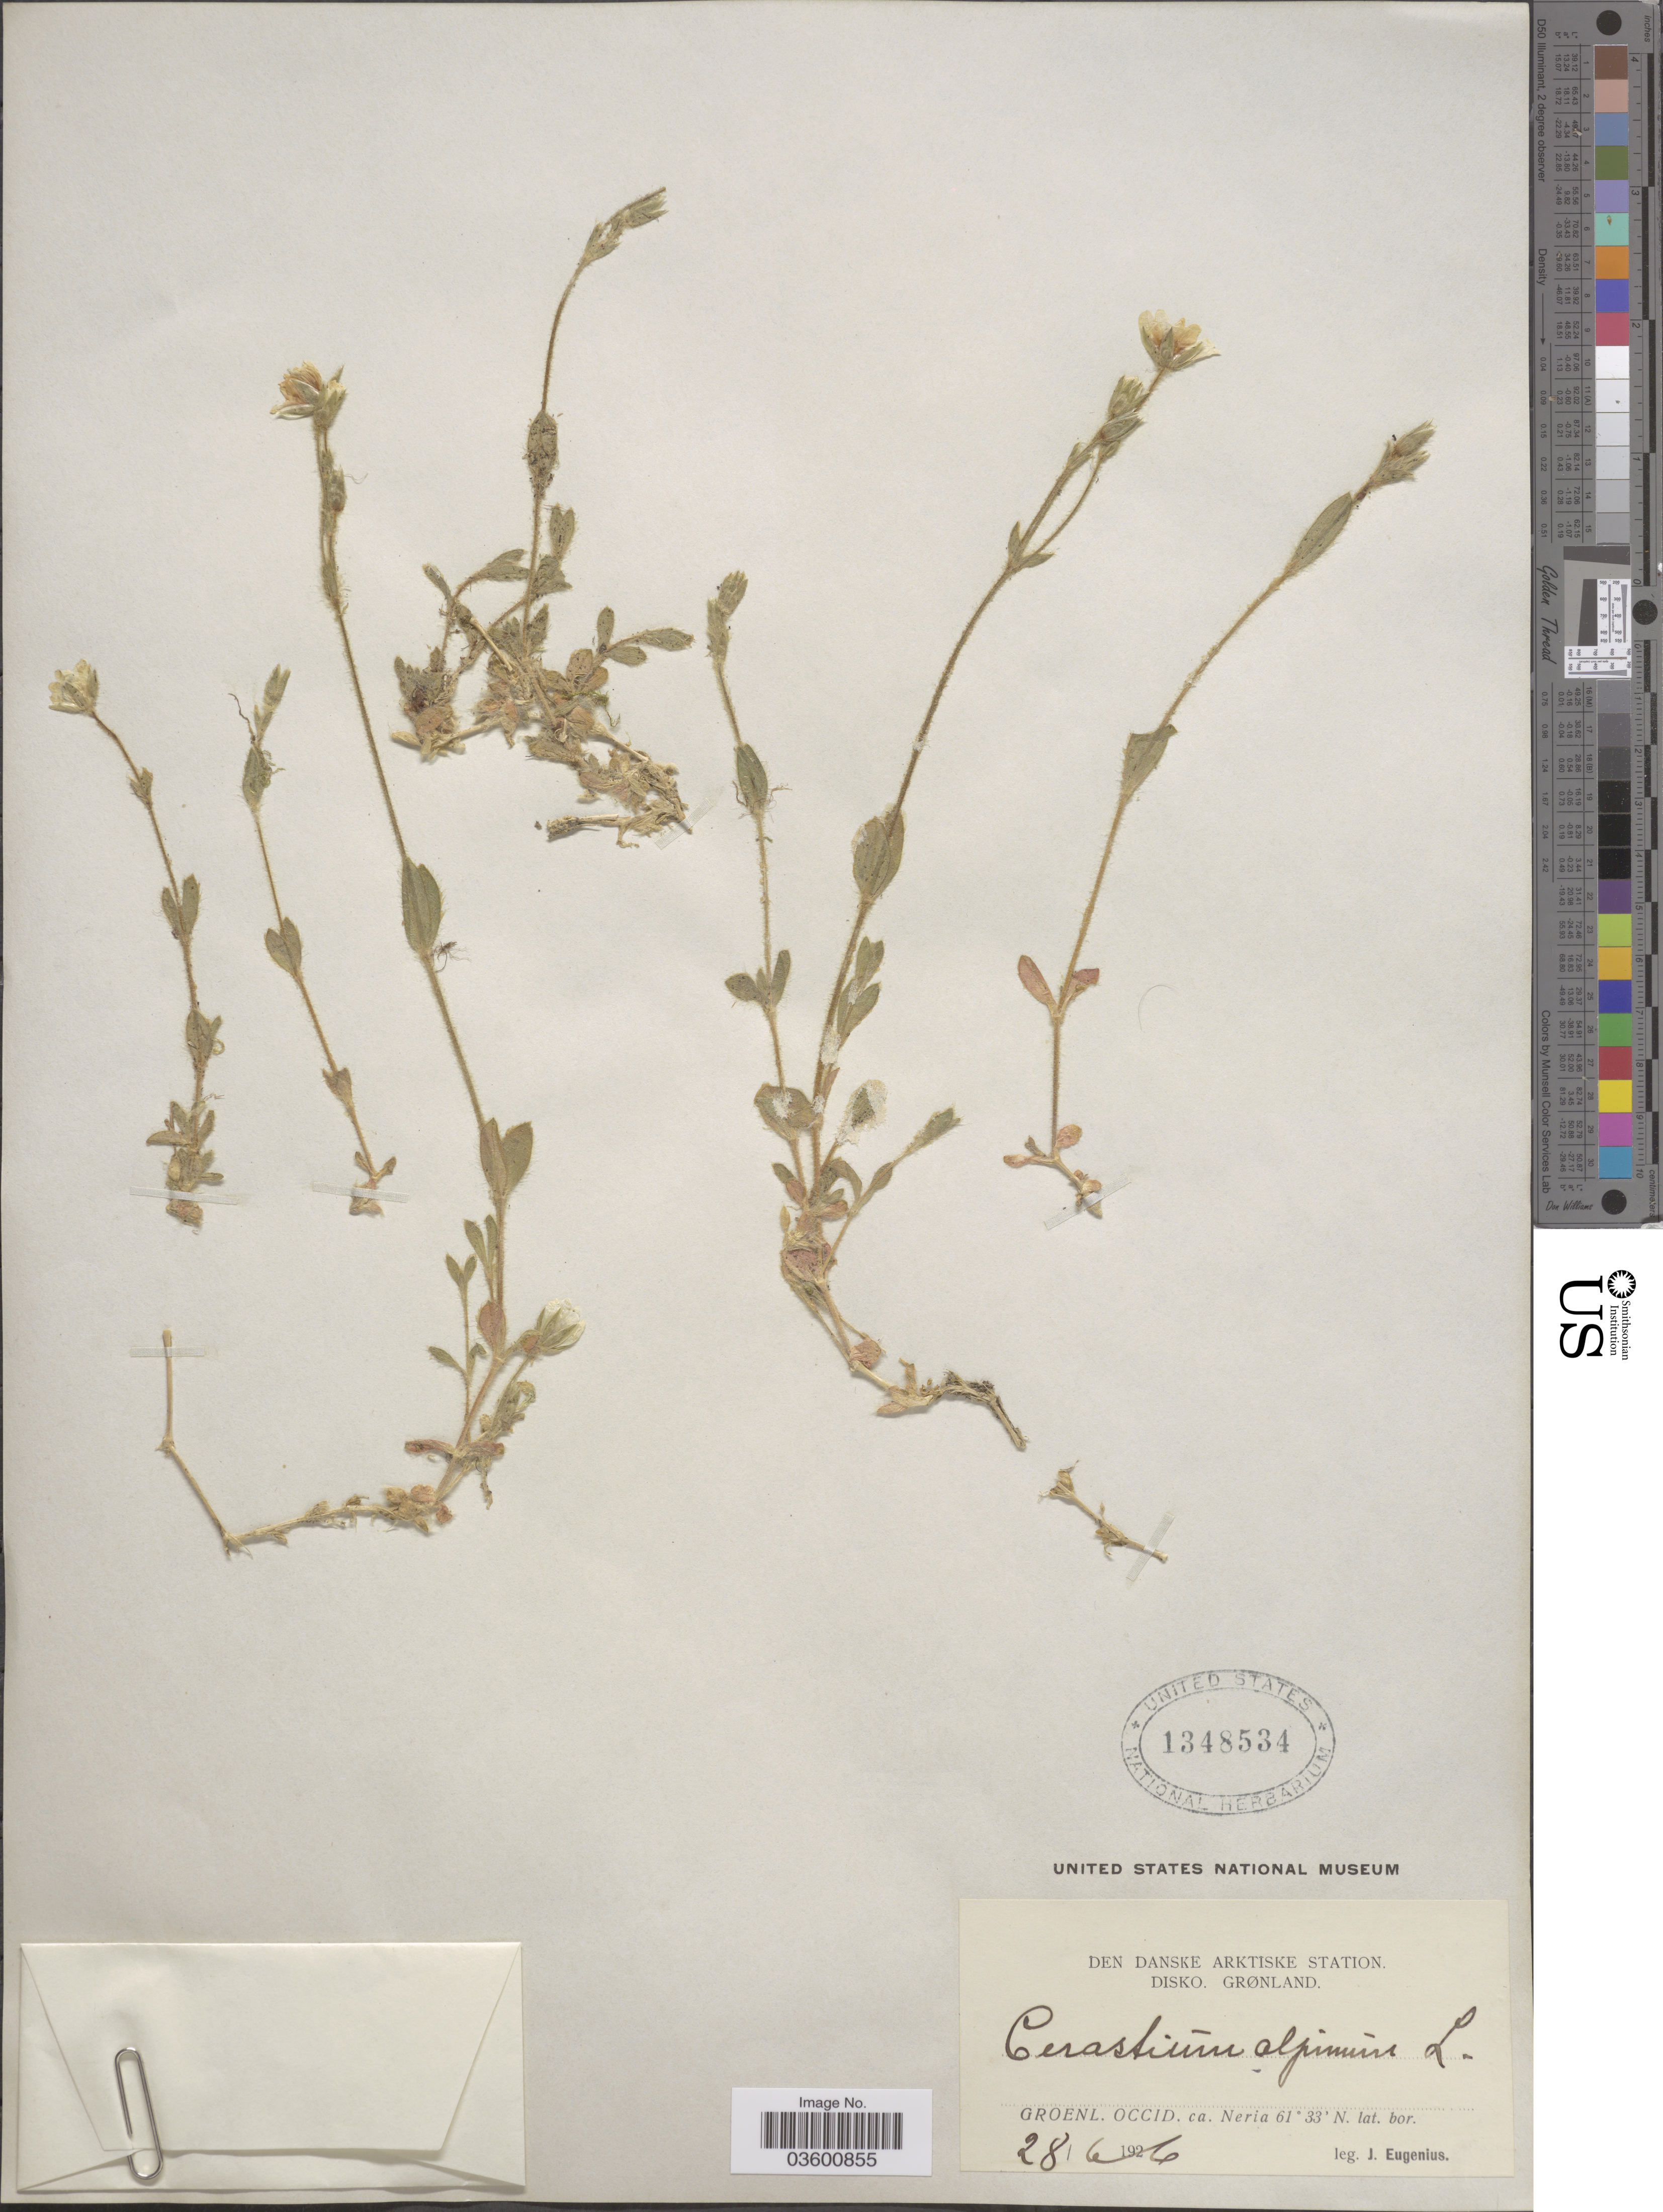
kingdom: Plantae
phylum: Tracheophyta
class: Magnoliopsida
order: Caryophyllales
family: Caryophyllaceae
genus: Cerastium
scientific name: Cerastium alpinum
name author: L.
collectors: J. Eugenius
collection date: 1926-06-28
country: Greenland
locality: Den Danske Arktiske Station. Disko. Grønland. Groenl. Occid. ca. Neria.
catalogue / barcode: US 1348534